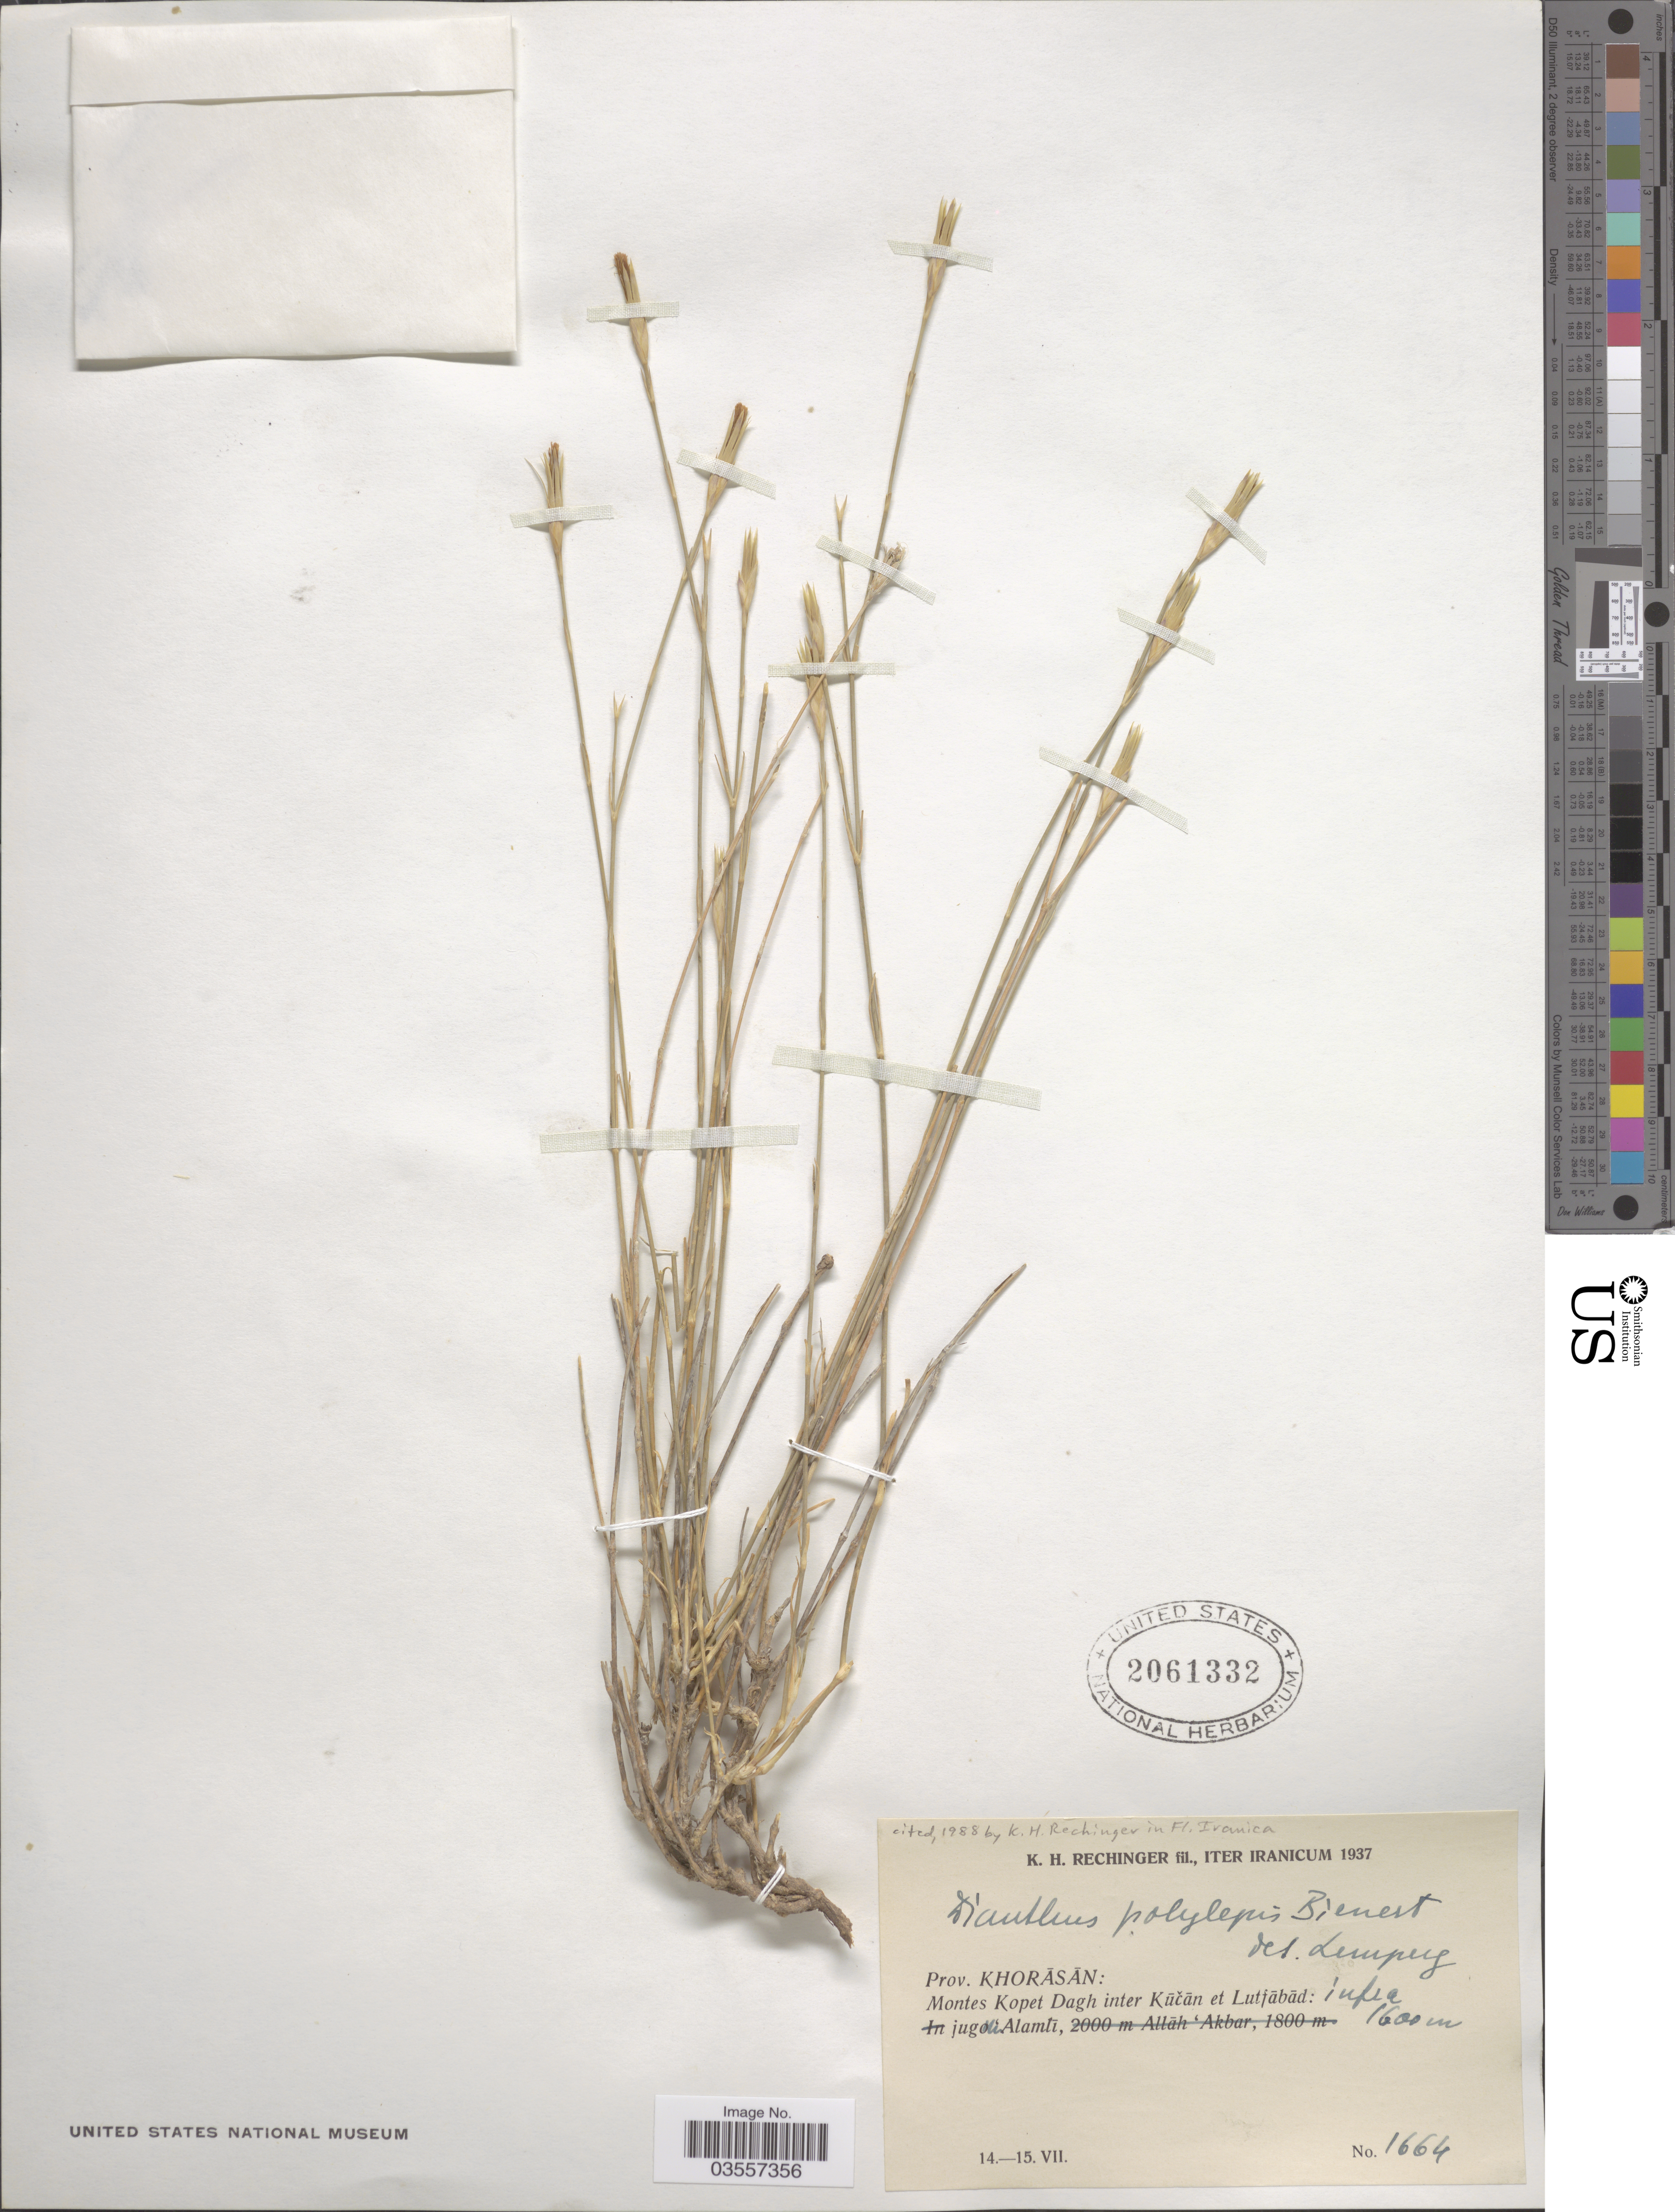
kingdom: Plantae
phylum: Tracheophyta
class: Magnoliopsida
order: Caryophyllales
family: Caryophyllaceae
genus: Dianthus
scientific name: Dianthus polylepis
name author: Bien. ex Boiss.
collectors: K. H. Rechinger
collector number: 1664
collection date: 1937-07-14/1937-07-15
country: Iran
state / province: Khorasan [obsolete]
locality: Iter Iranicum. Prov. Khorāsān: Montes Kopet Dagh inter Kūčān et Lutfābād: ínfra. Jugo Alamti.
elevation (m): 1600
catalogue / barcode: US 2061332